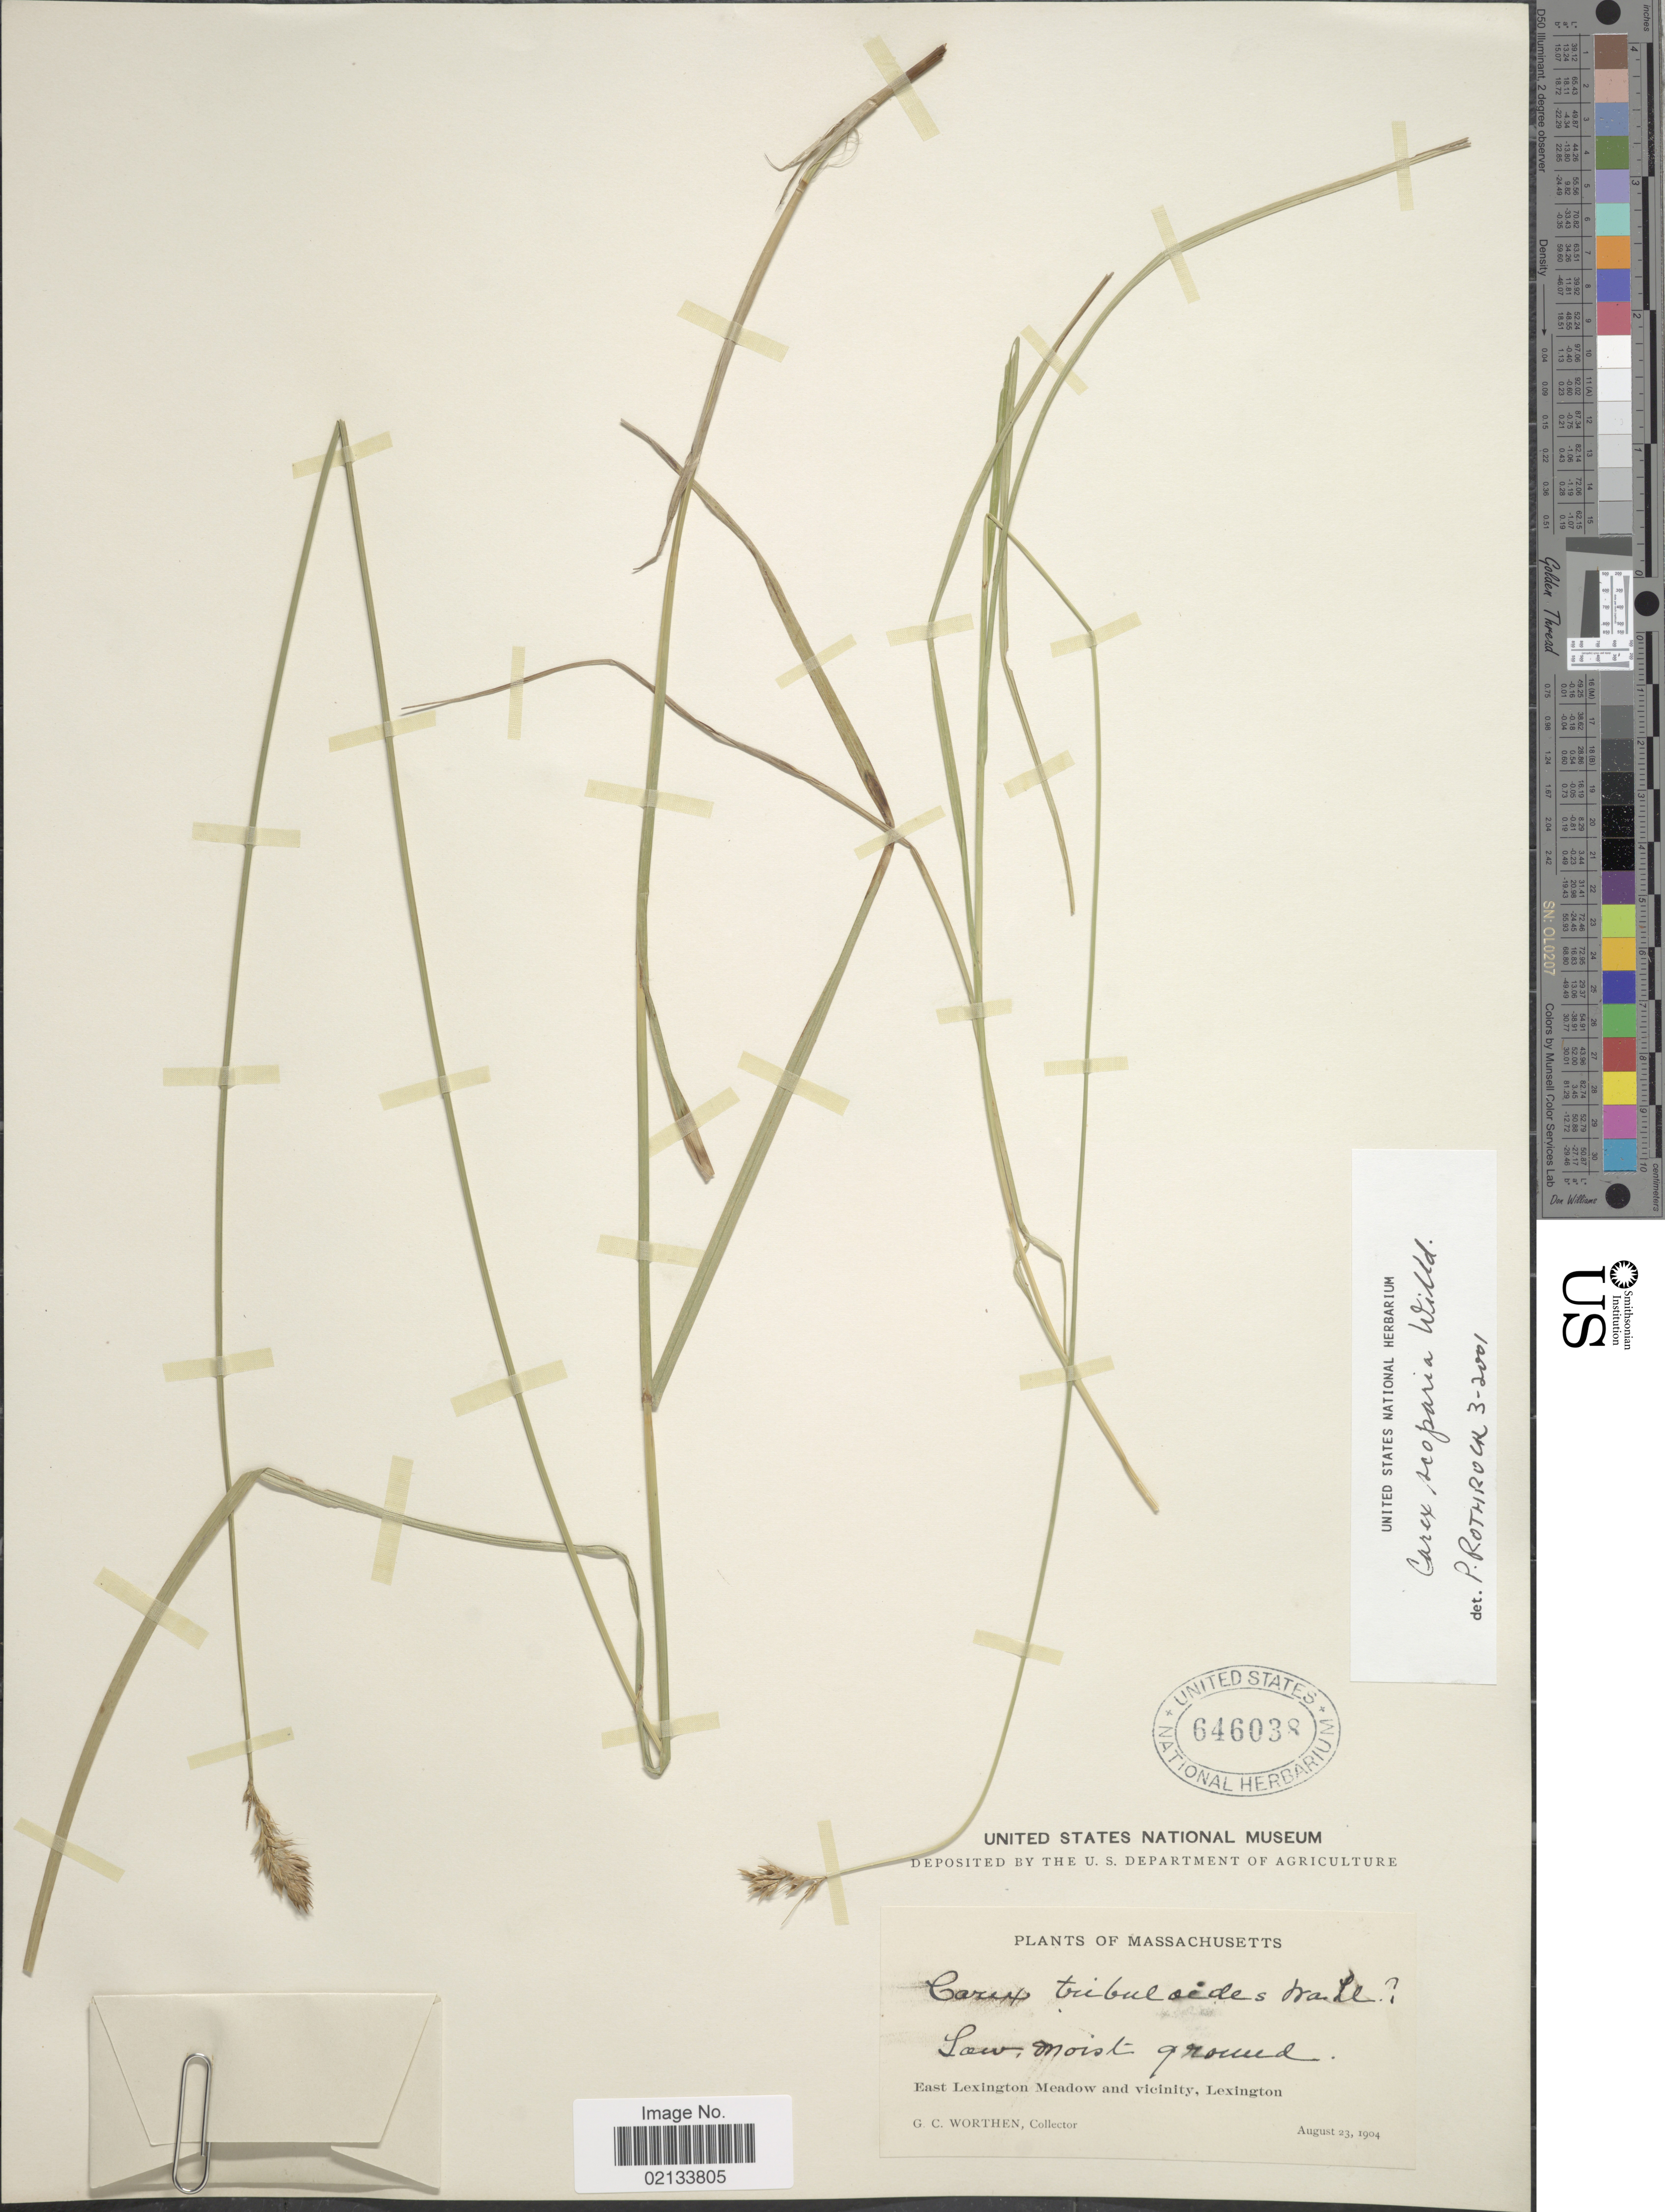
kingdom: Plantae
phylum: Tracheophyta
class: Liliopsida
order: Poales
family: Cyperaceae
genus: Carex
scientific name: Carex scoparia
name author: Schkuhr ex Willd.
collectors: G. Worthen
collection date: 1904-08-23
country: United States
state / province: Massachusetts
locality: East Lexington Meadow and vicinity, Lexington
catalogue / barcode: US 646038